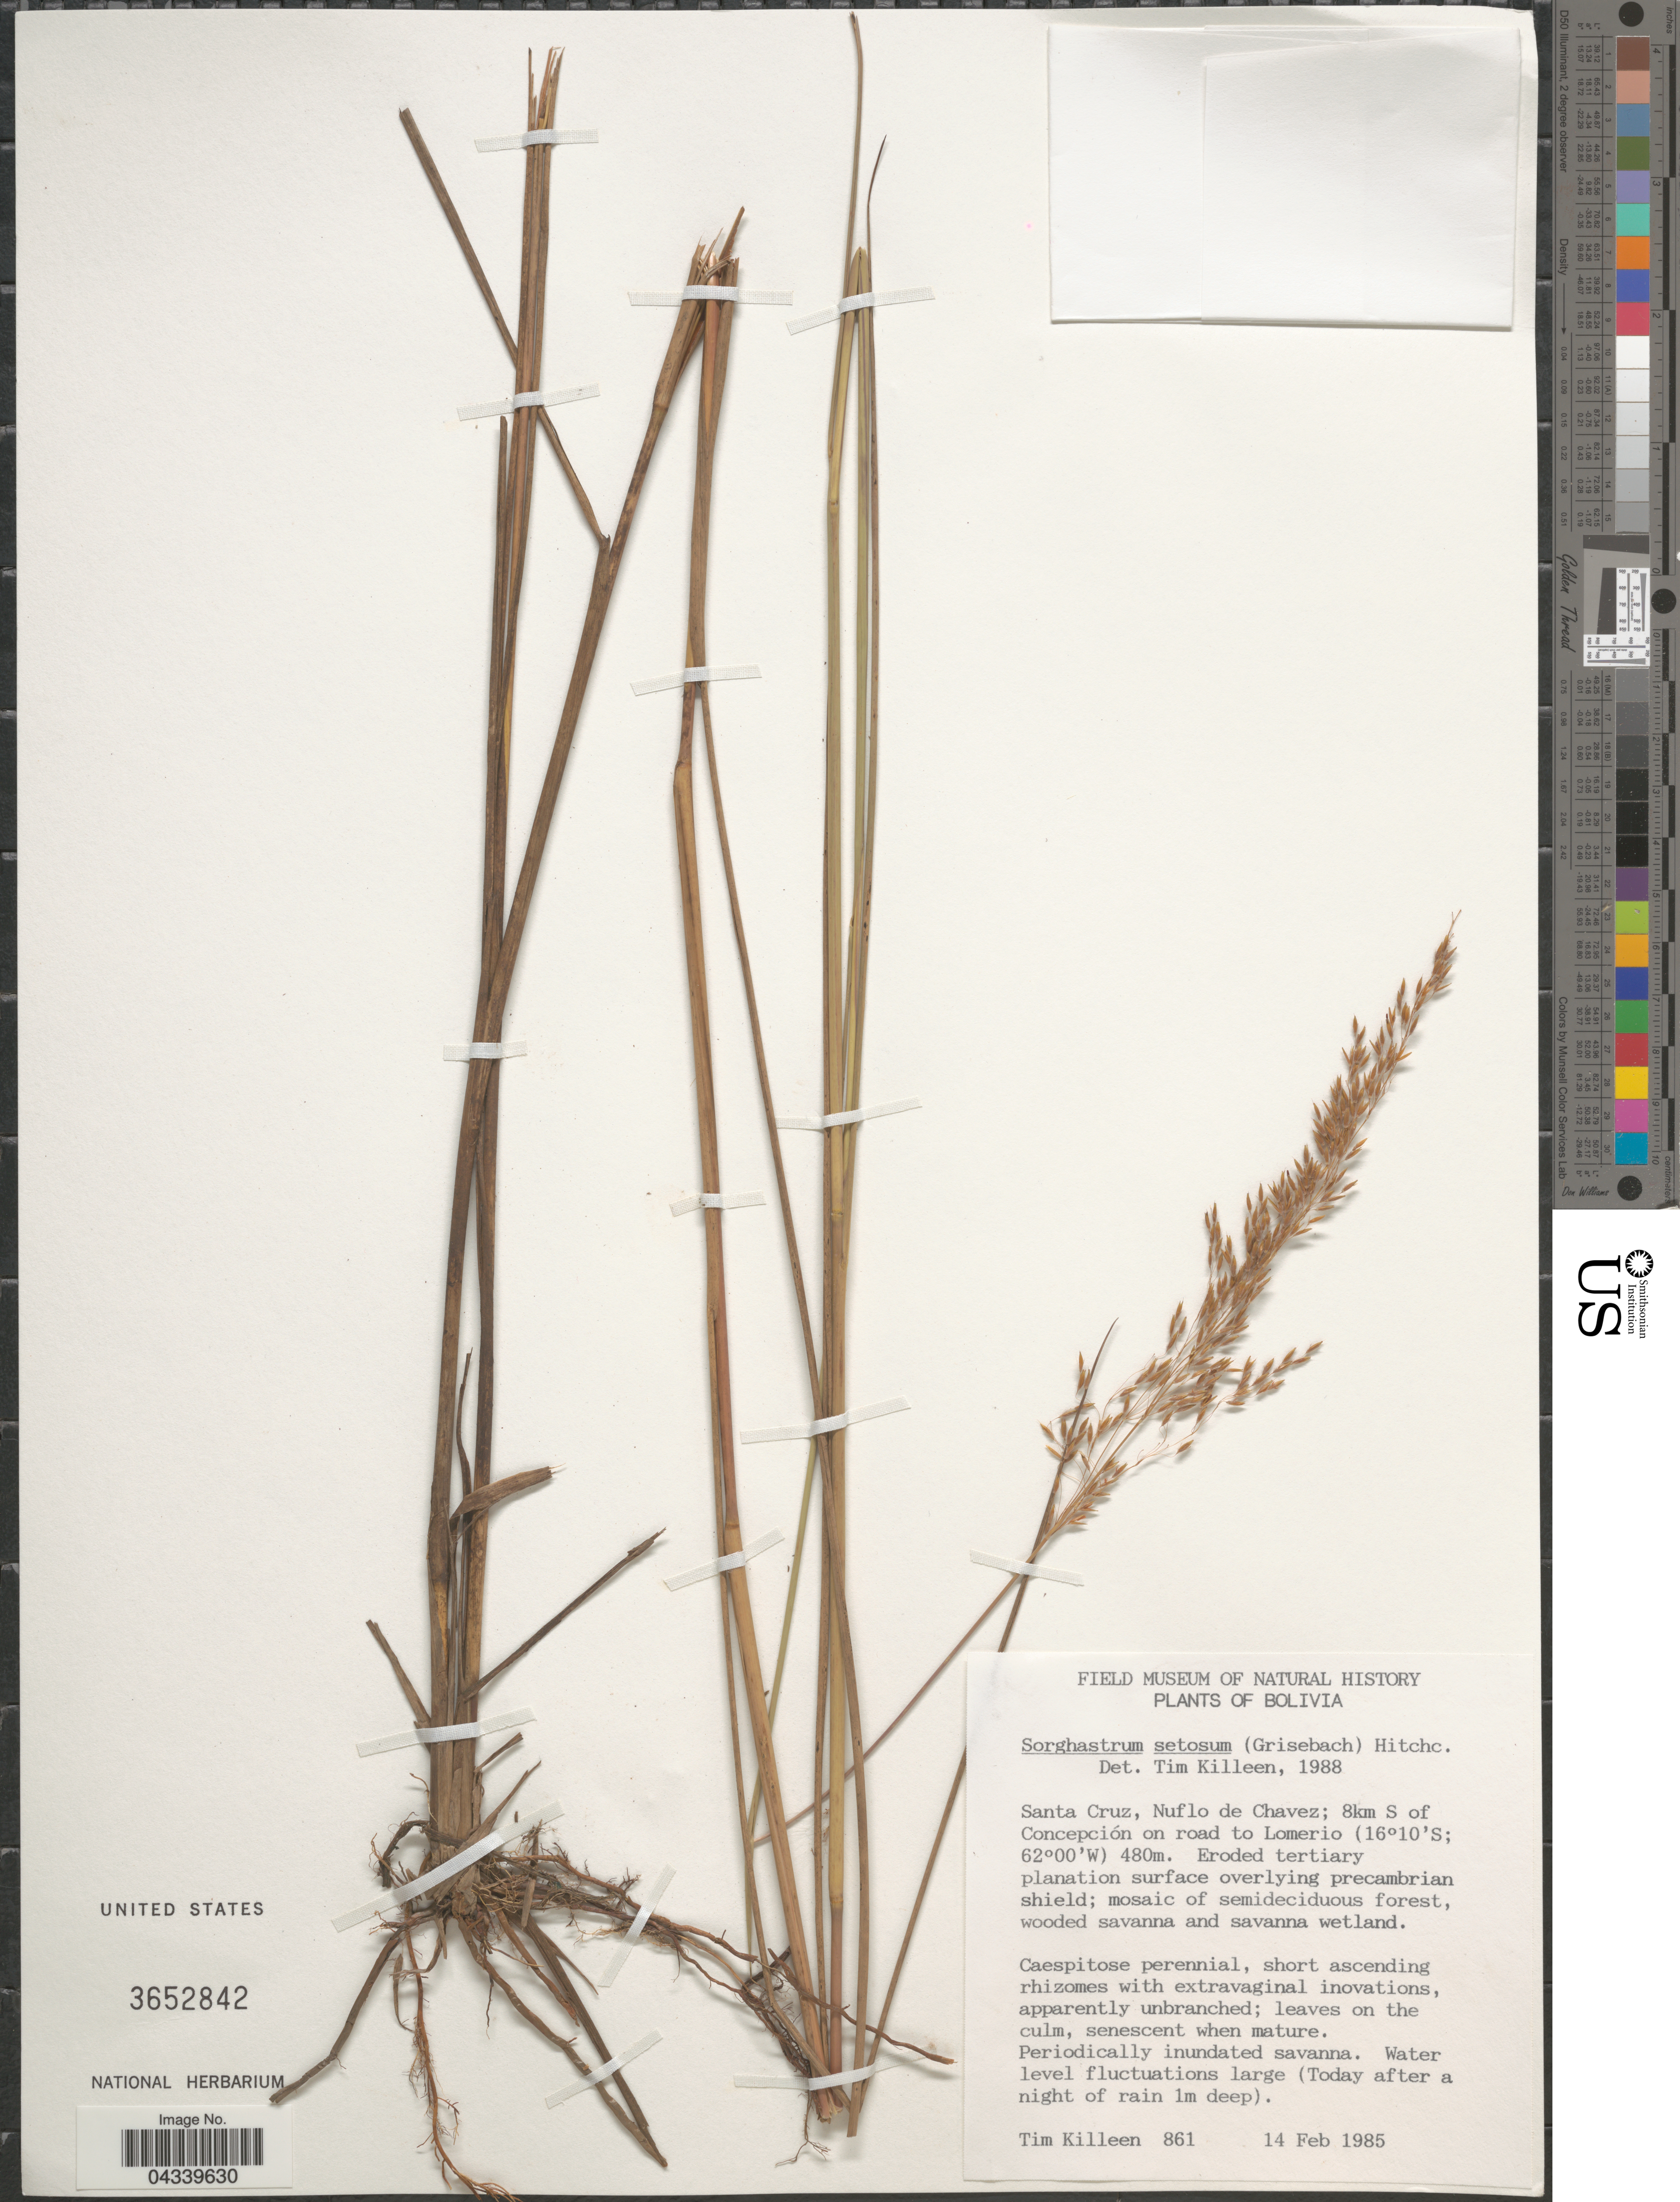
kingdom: Plantae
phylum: Tracheophyta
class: Liliopsida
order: Poales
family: Poaceae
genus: Sorghastrum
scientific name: Sorghastrum setosum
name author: (Griseb.) Hitchc.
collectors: T. J. Killeen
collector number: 861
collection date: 1985-02-14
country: Bolivia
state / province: Santa Cruz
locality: Nuflo de Chavez; 8km S of Concepción on road to Lomerio.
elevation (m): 480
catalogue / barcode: US 3652842